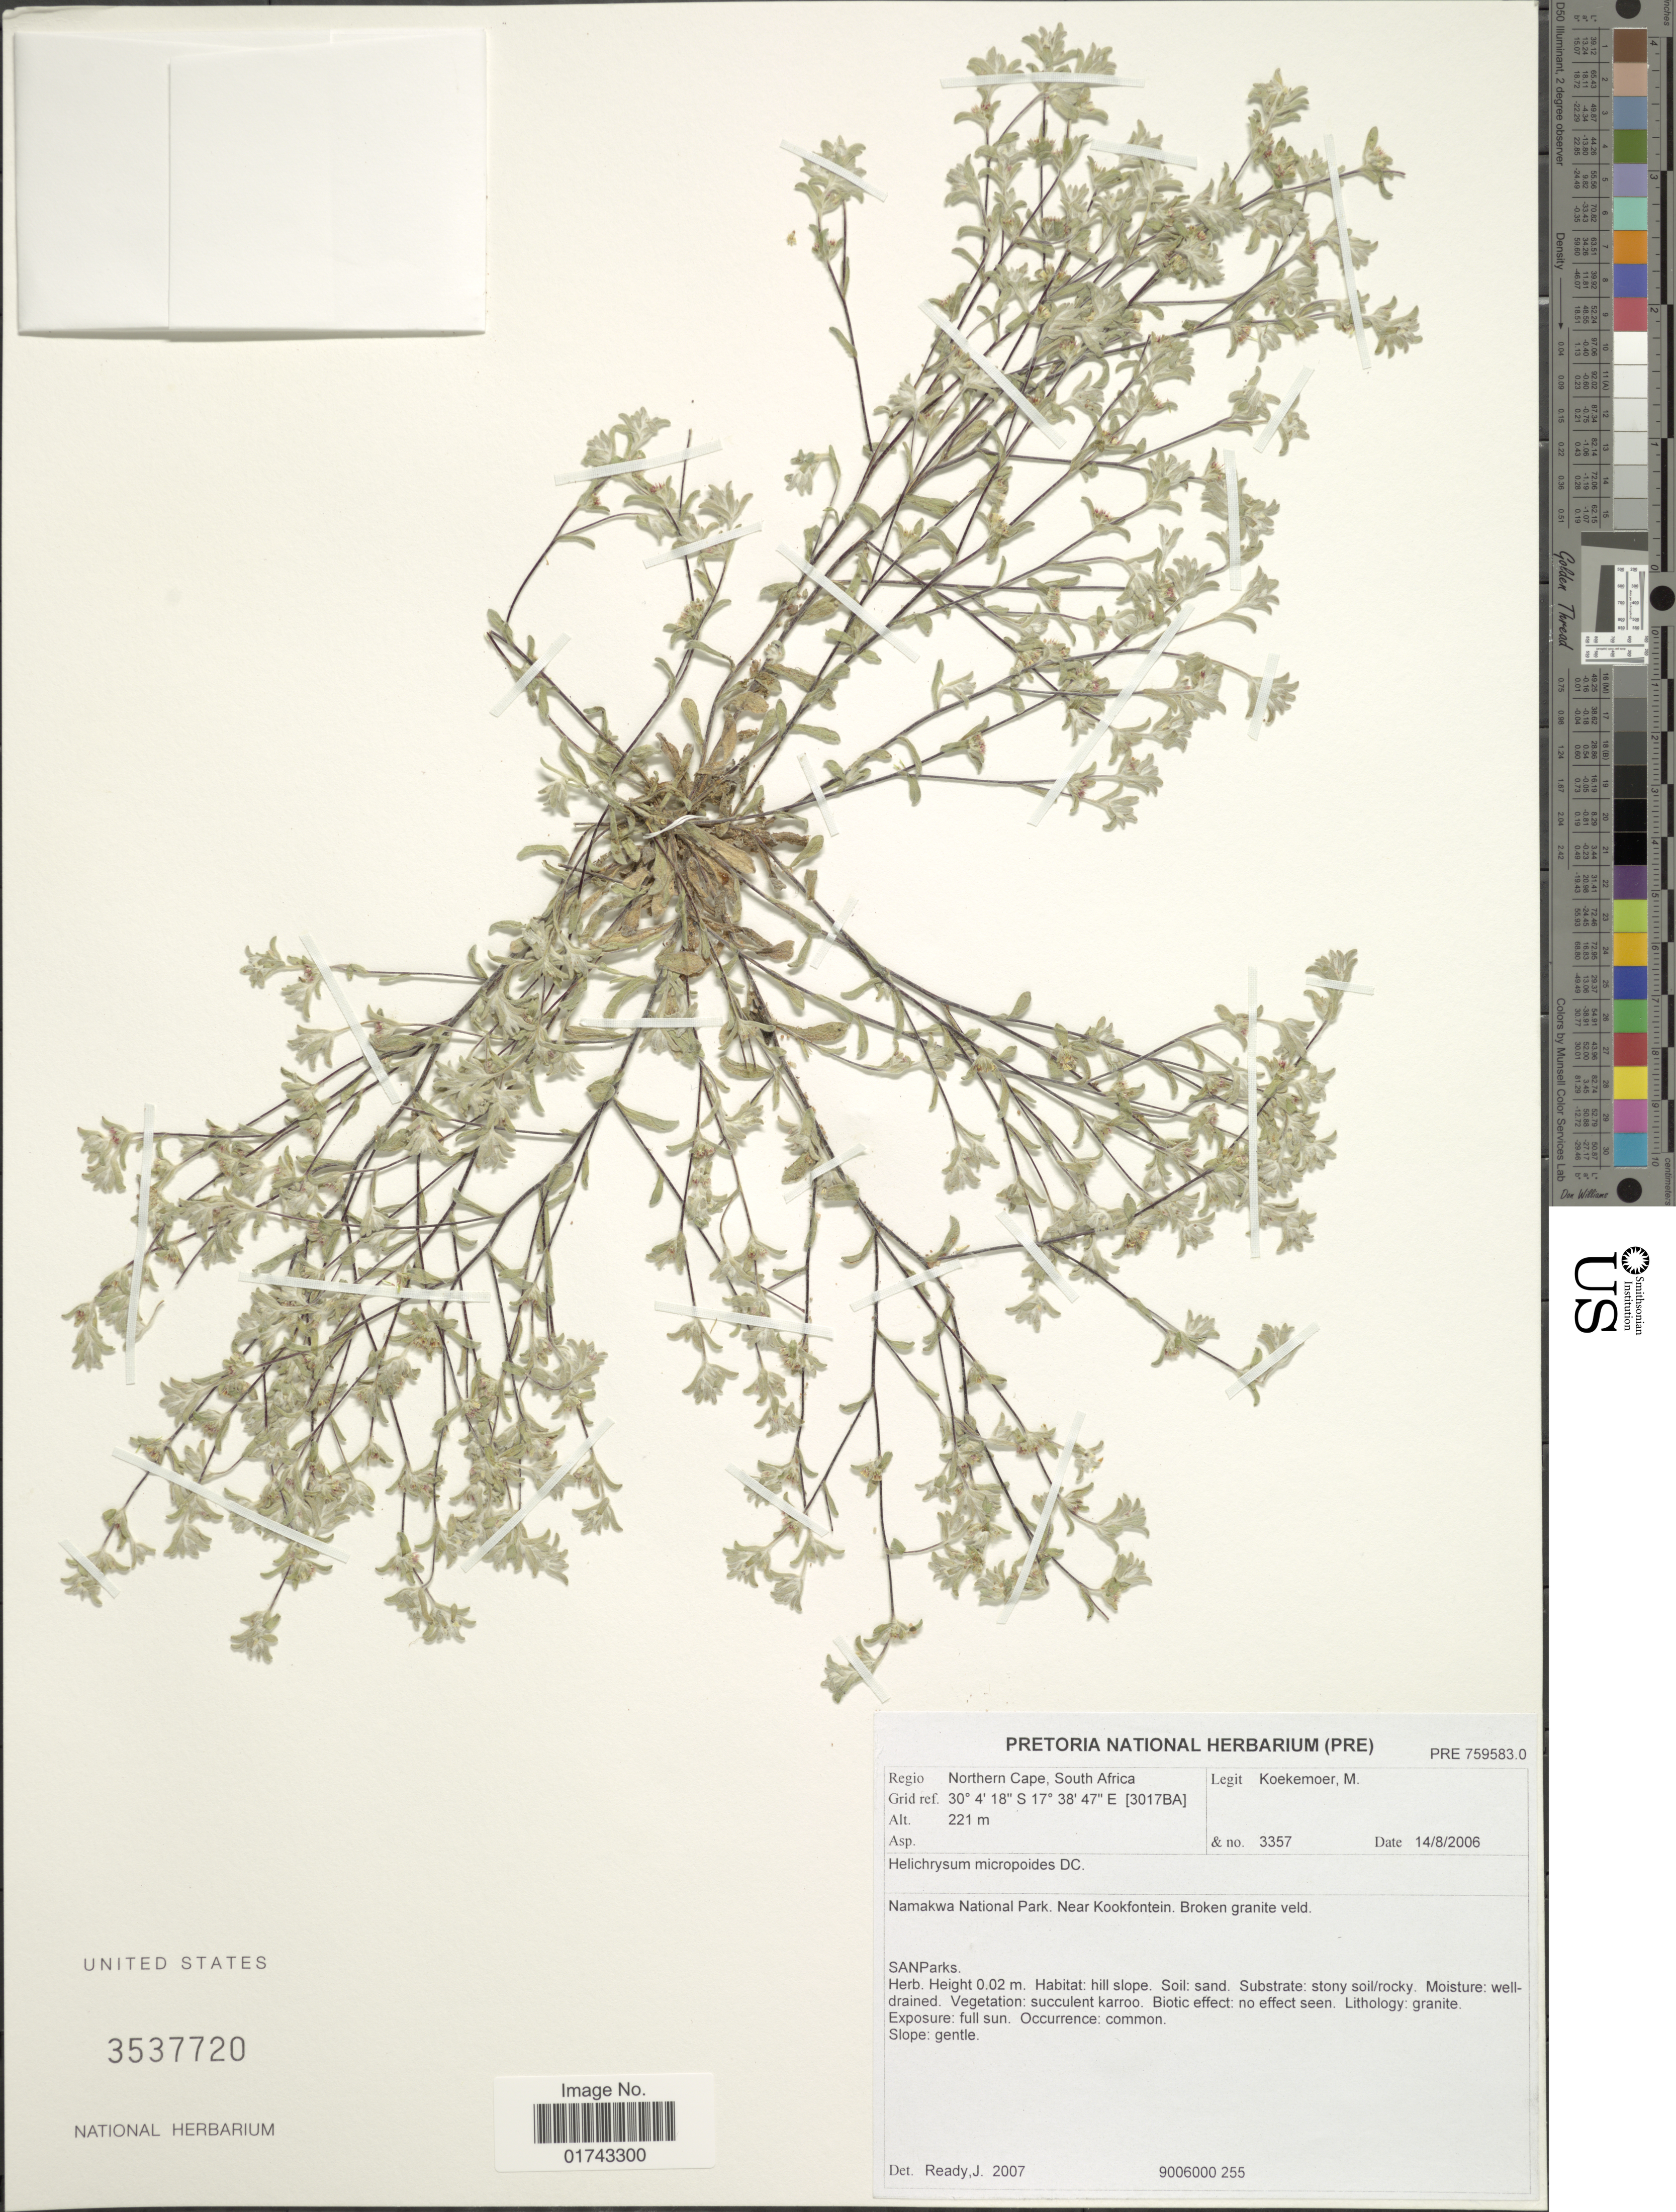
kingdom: Plantae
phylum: Tracheophyta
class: Magnoliopsida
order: Asterales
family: Asteraceae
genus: Helichrysum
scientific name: Helichrysum micropoides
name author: DC.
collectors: M. Koekemoer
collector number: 3357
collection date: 2006-08-14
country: South Africa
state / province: Northern Cape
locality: Regio Northern Cape, South Africa, Grid ref. [3017BA], Namakwa National park, Near Kookfontein, Broken graniteu veld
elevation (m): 221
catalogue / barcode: US 3537720